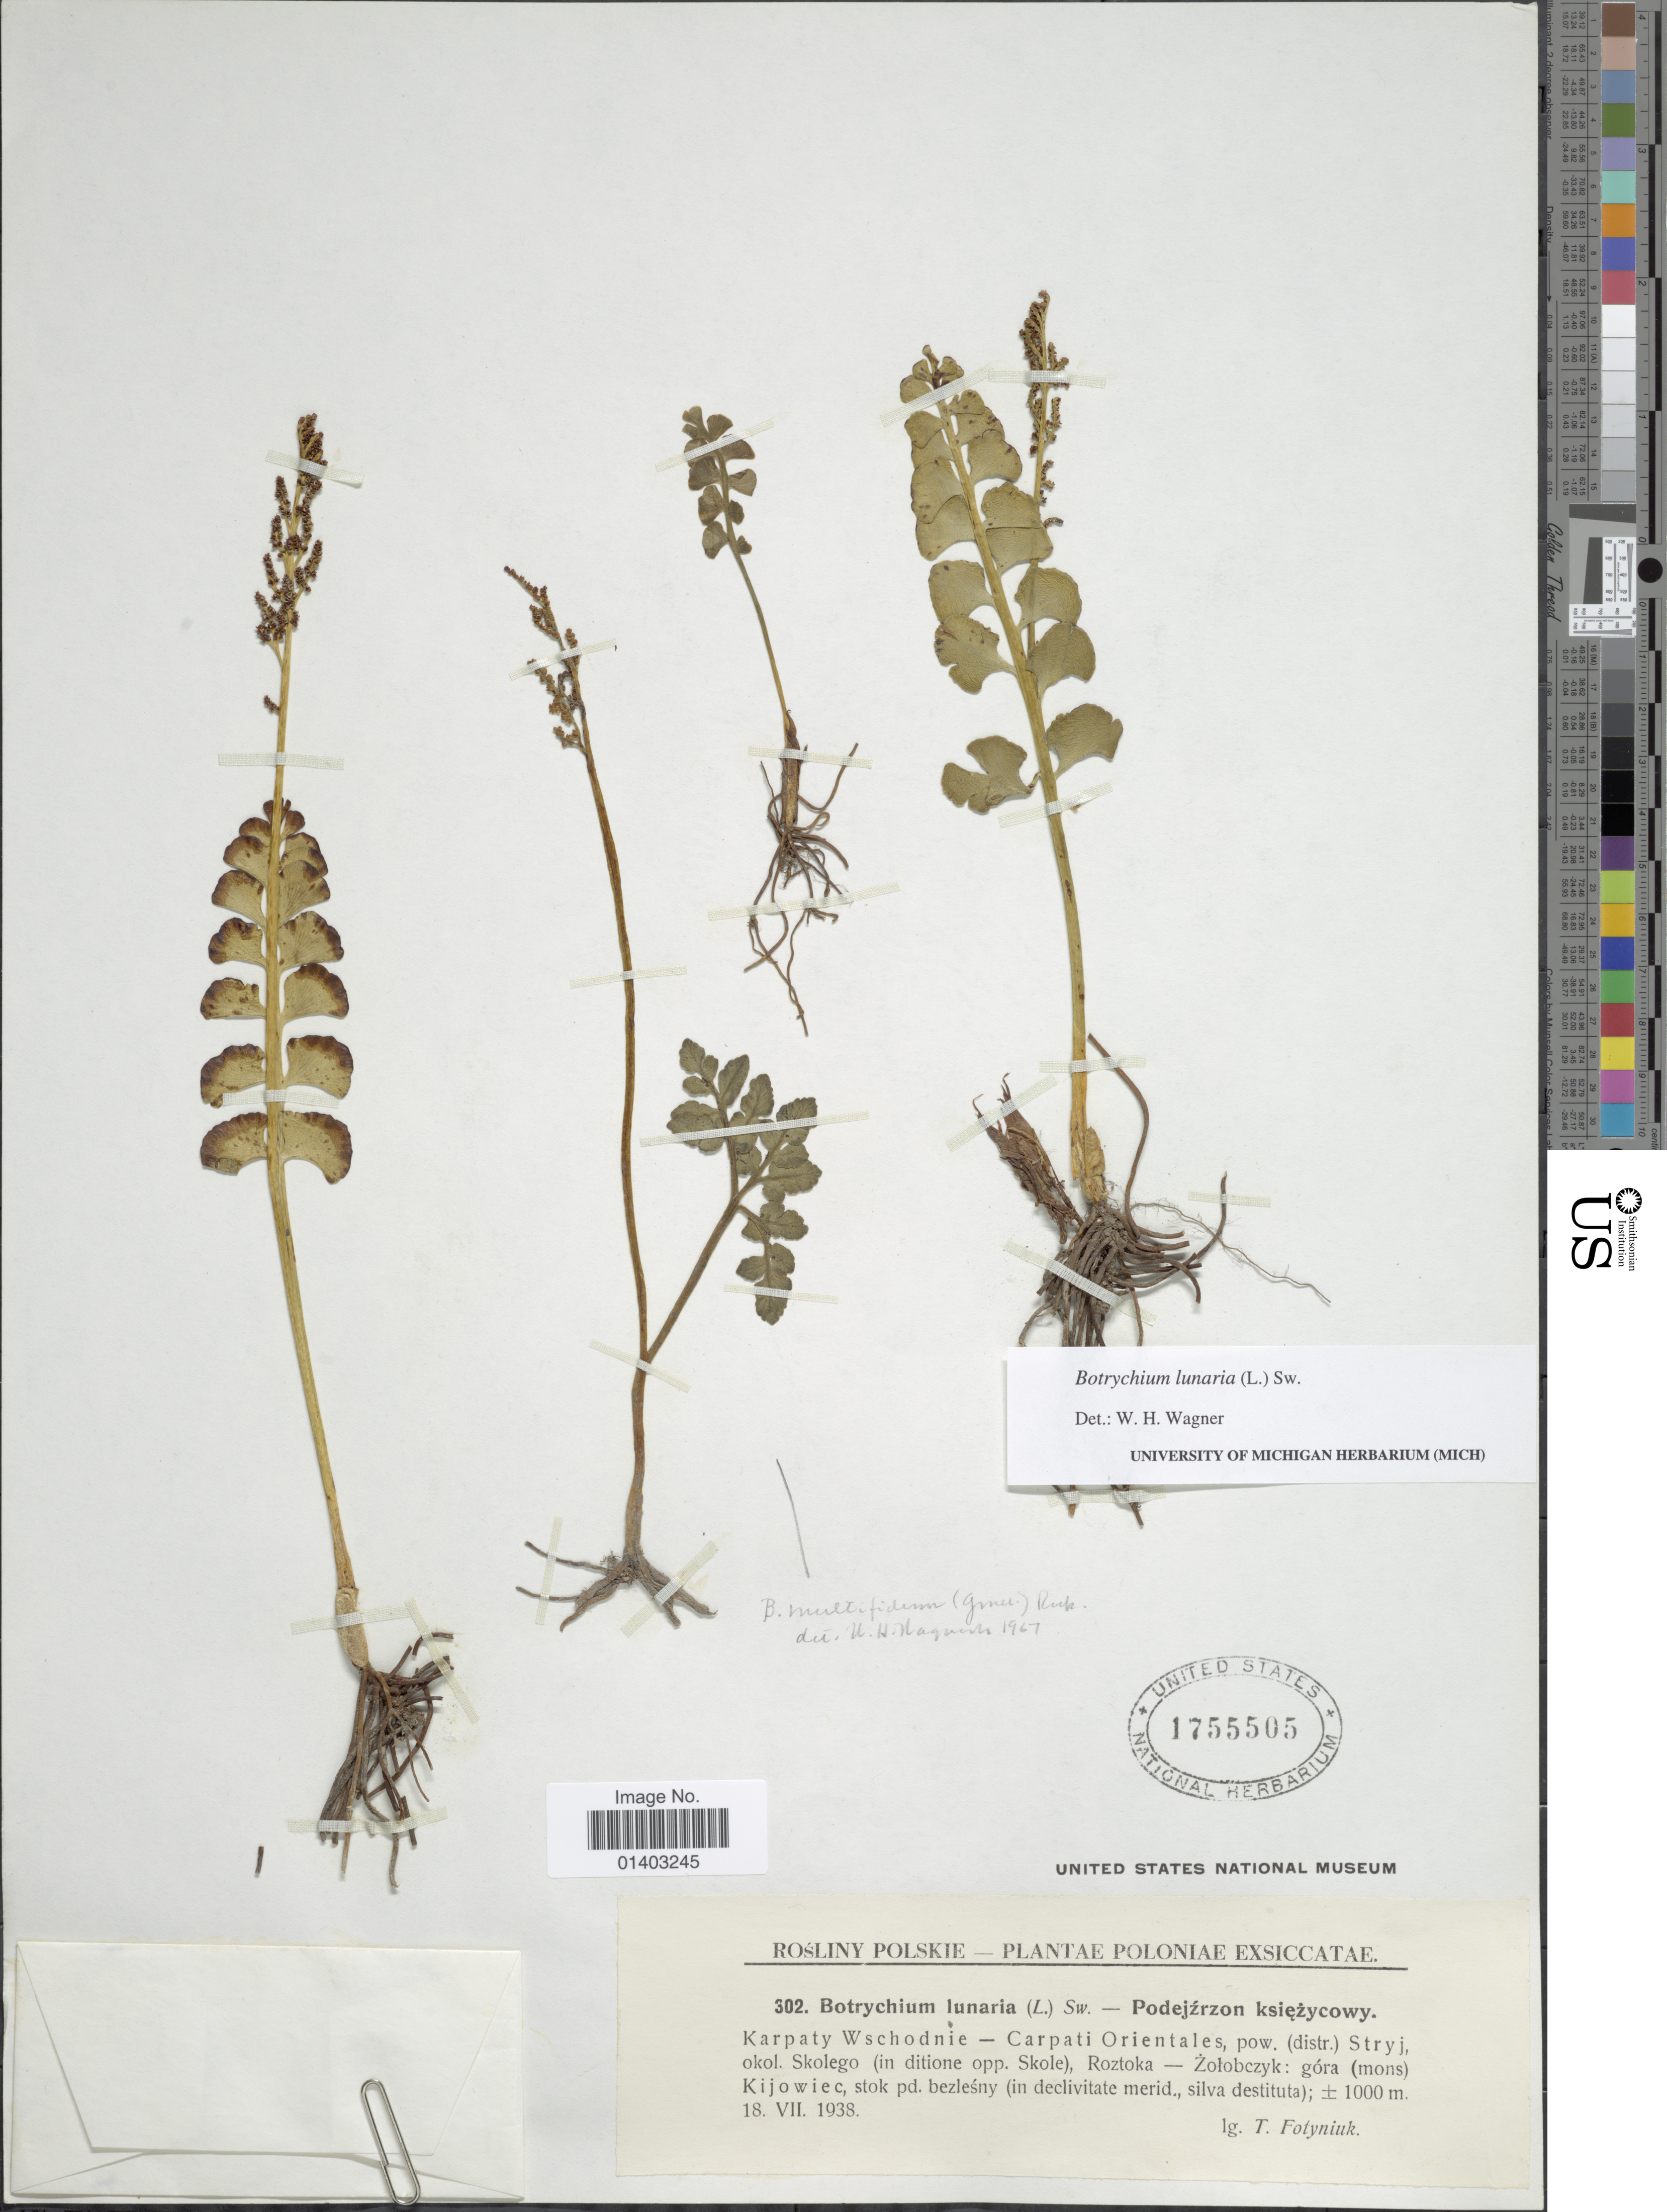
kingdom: Plantae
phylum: Tracheophyta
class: Polypodiopsida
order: Ophioglossales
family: Ophioglossaceae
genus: Botrychium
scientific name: Botrychium lunaria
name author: (L.) Sw.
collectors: T. Fotyniuk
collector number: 302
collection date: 1938-07-18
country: Poland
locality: Karpaty Wschodnie - Carpati Orientalis, pow (Distr) Stryj, okol Skolego (In ditione opp. Skole), Roztoka - Zolobczyk: góra (mons) Kijowiec, stok pd bezlesny (in declivitate merid., silva destituta)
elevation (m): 1000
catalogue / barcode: US 1755505